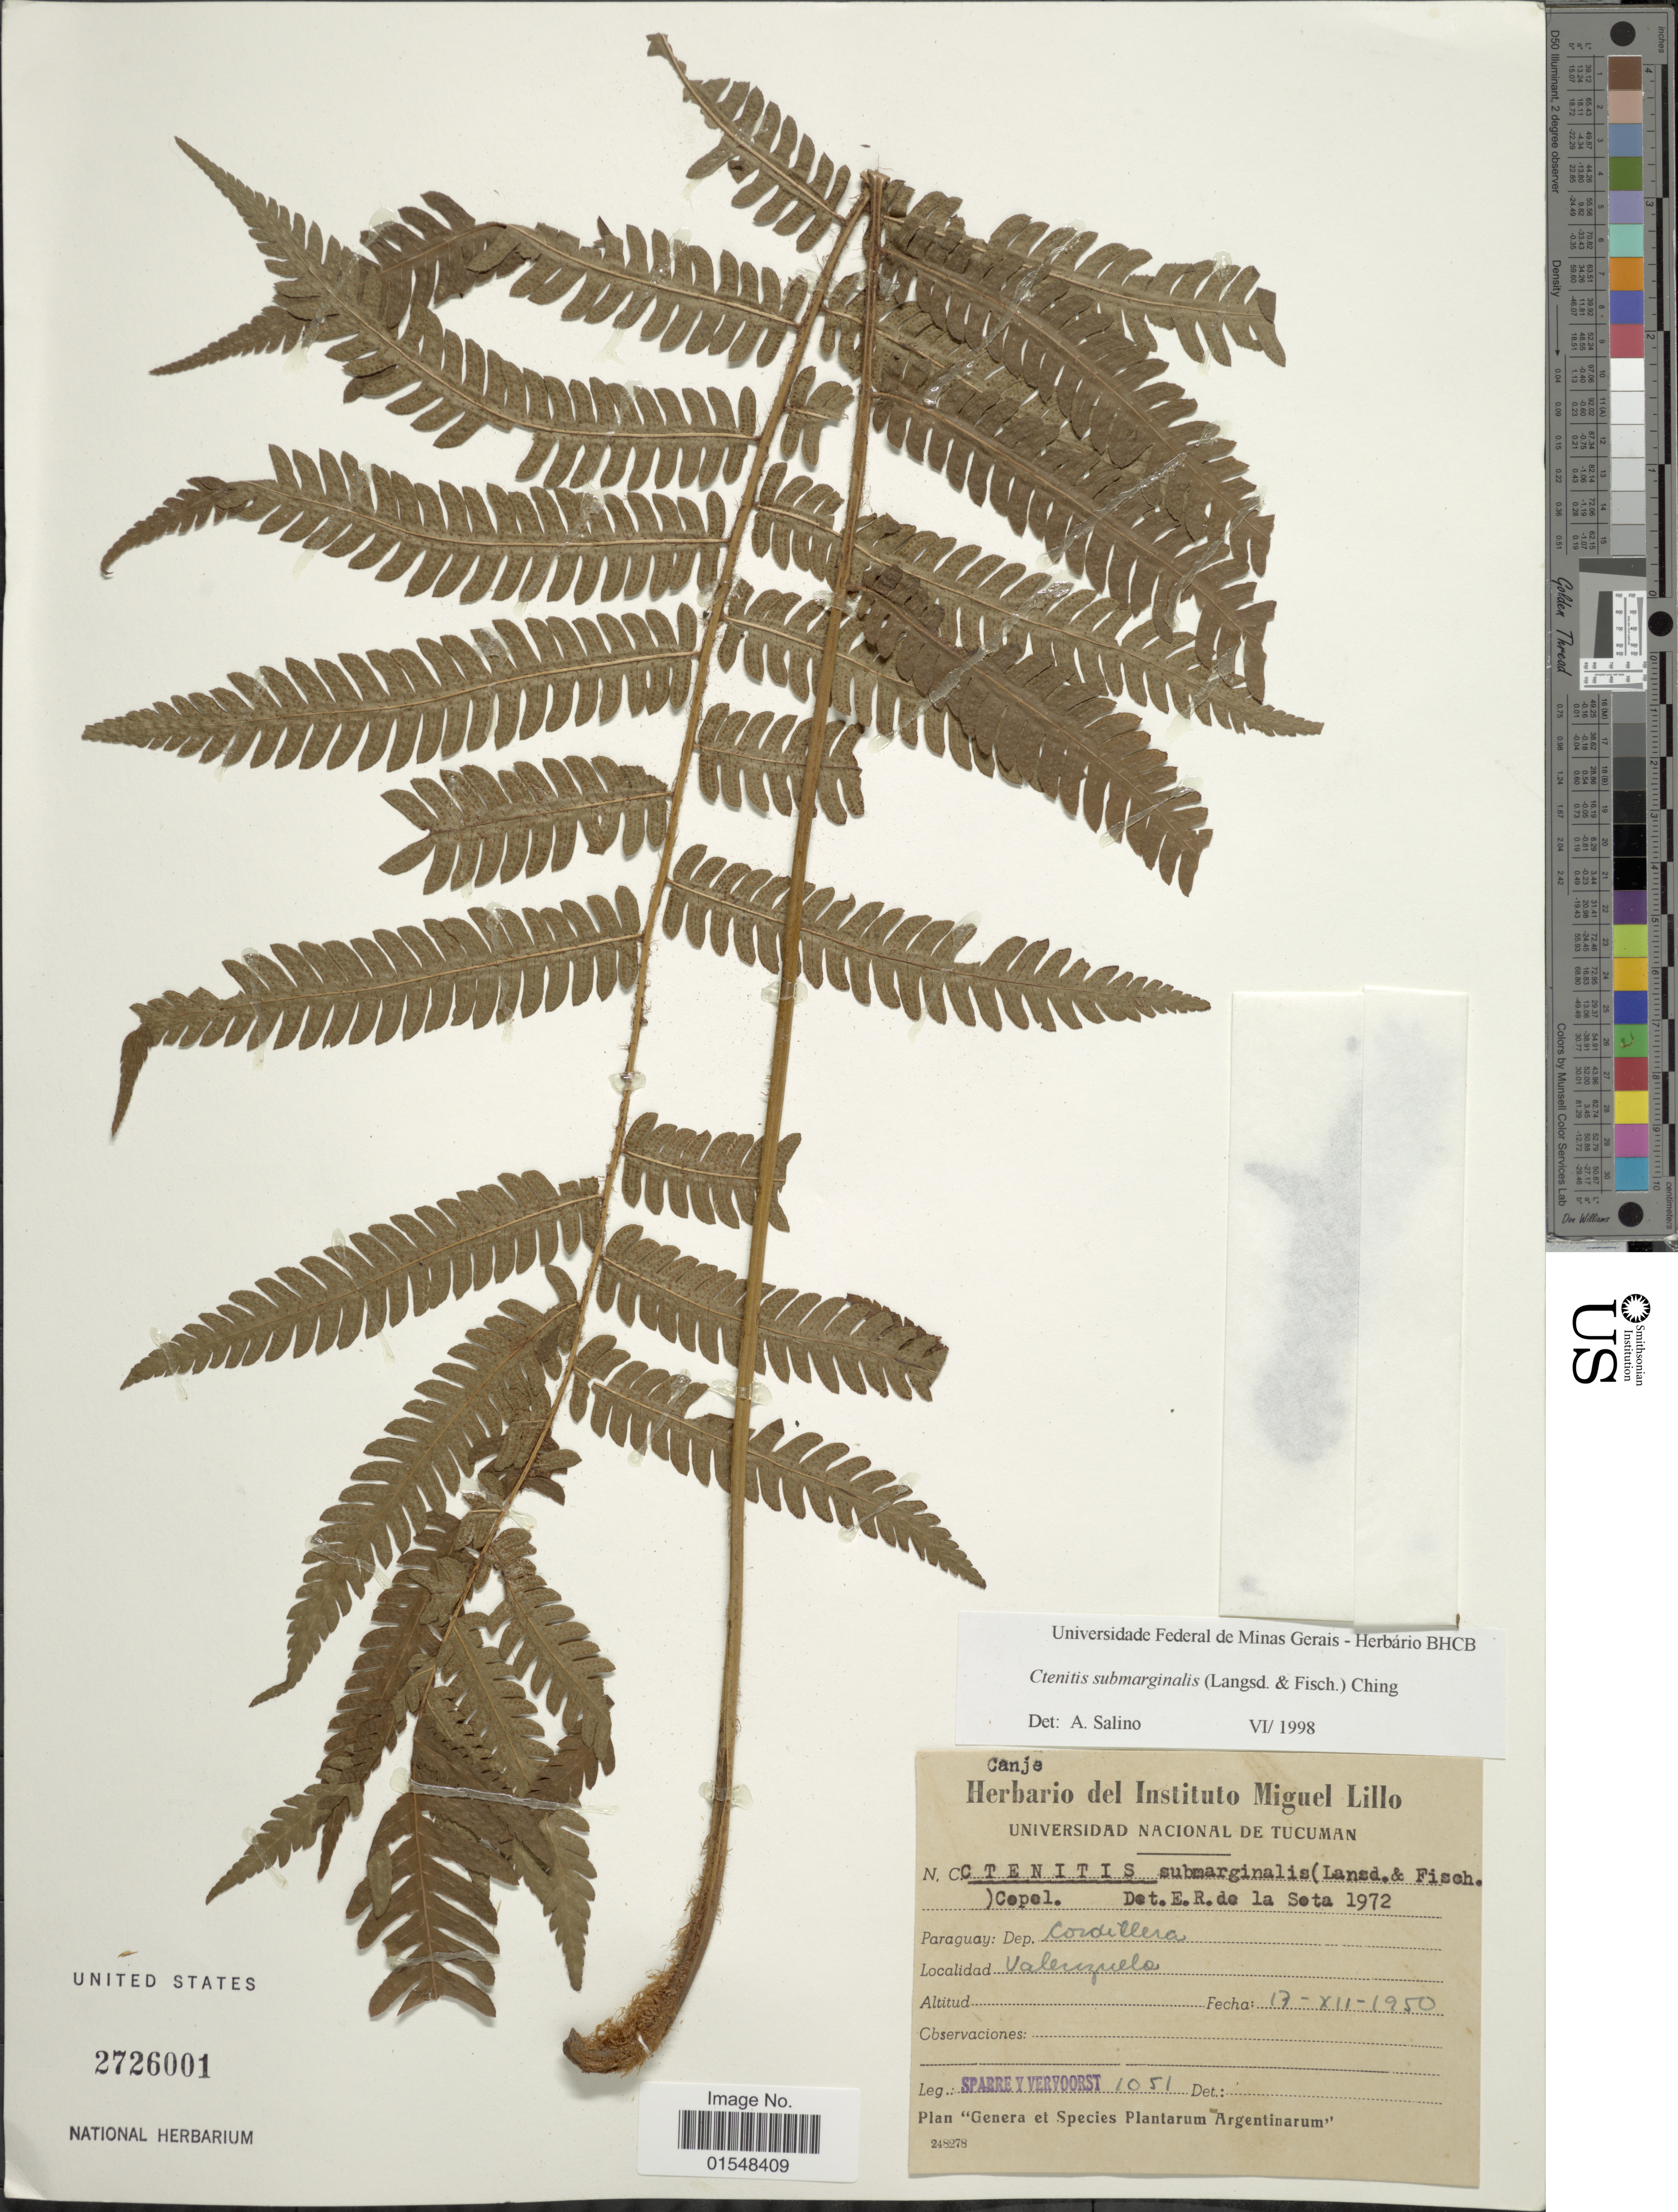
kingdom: Plantae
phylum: Tracheophyta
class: Polypodiopsida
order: Polypodiales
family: Dryopteridaceae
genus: Ctenitis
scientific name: Ctenitis submarginalis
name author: (Langsd. & Fisch.) Ching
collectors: Sparre & Vervoorst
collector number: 1051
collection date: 1950-12-17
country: Paraguay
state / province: Cordillera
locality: Valenzuela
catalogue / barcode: US 2726001